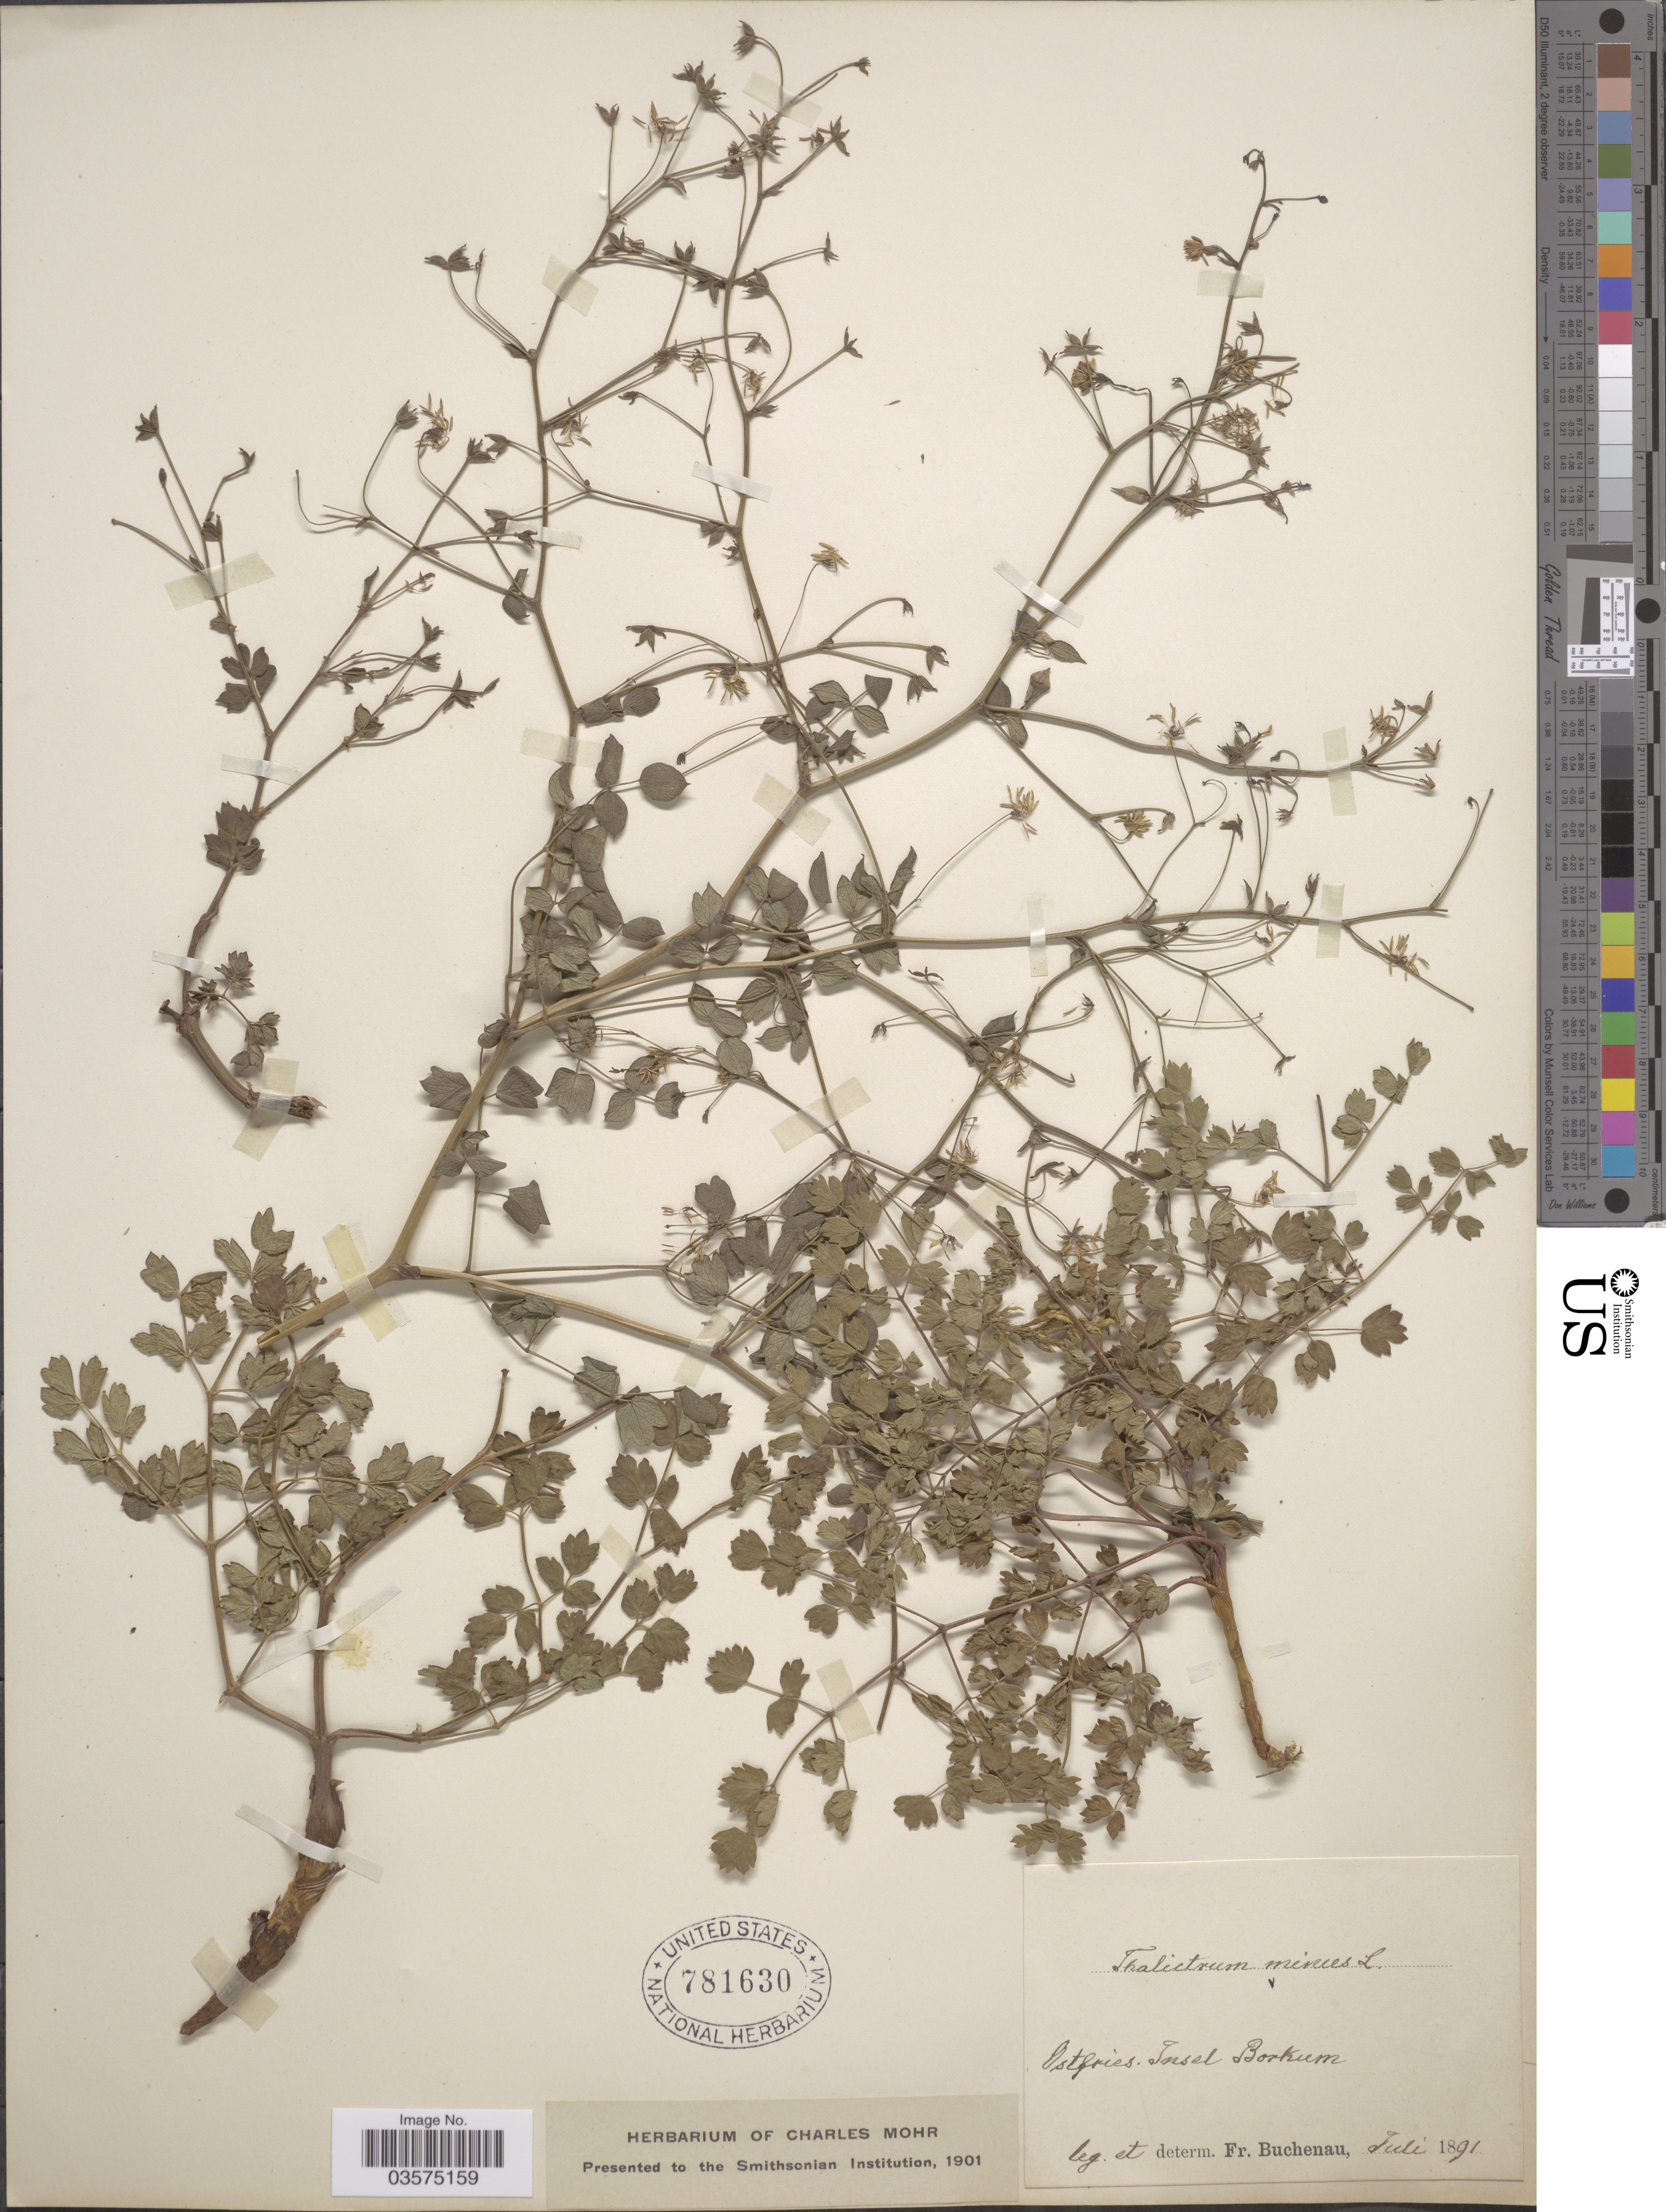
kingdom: Plantae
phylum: Tracheophyta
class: Magnoliopsida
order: Ranunculales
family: Ranunculaceae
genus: Thalictrum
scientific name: Thalictrum minus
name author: L.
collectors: F. Buchenau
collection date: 1891-07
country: Germany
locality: Ostfries. Insel Borkum.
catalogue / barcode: US 781630